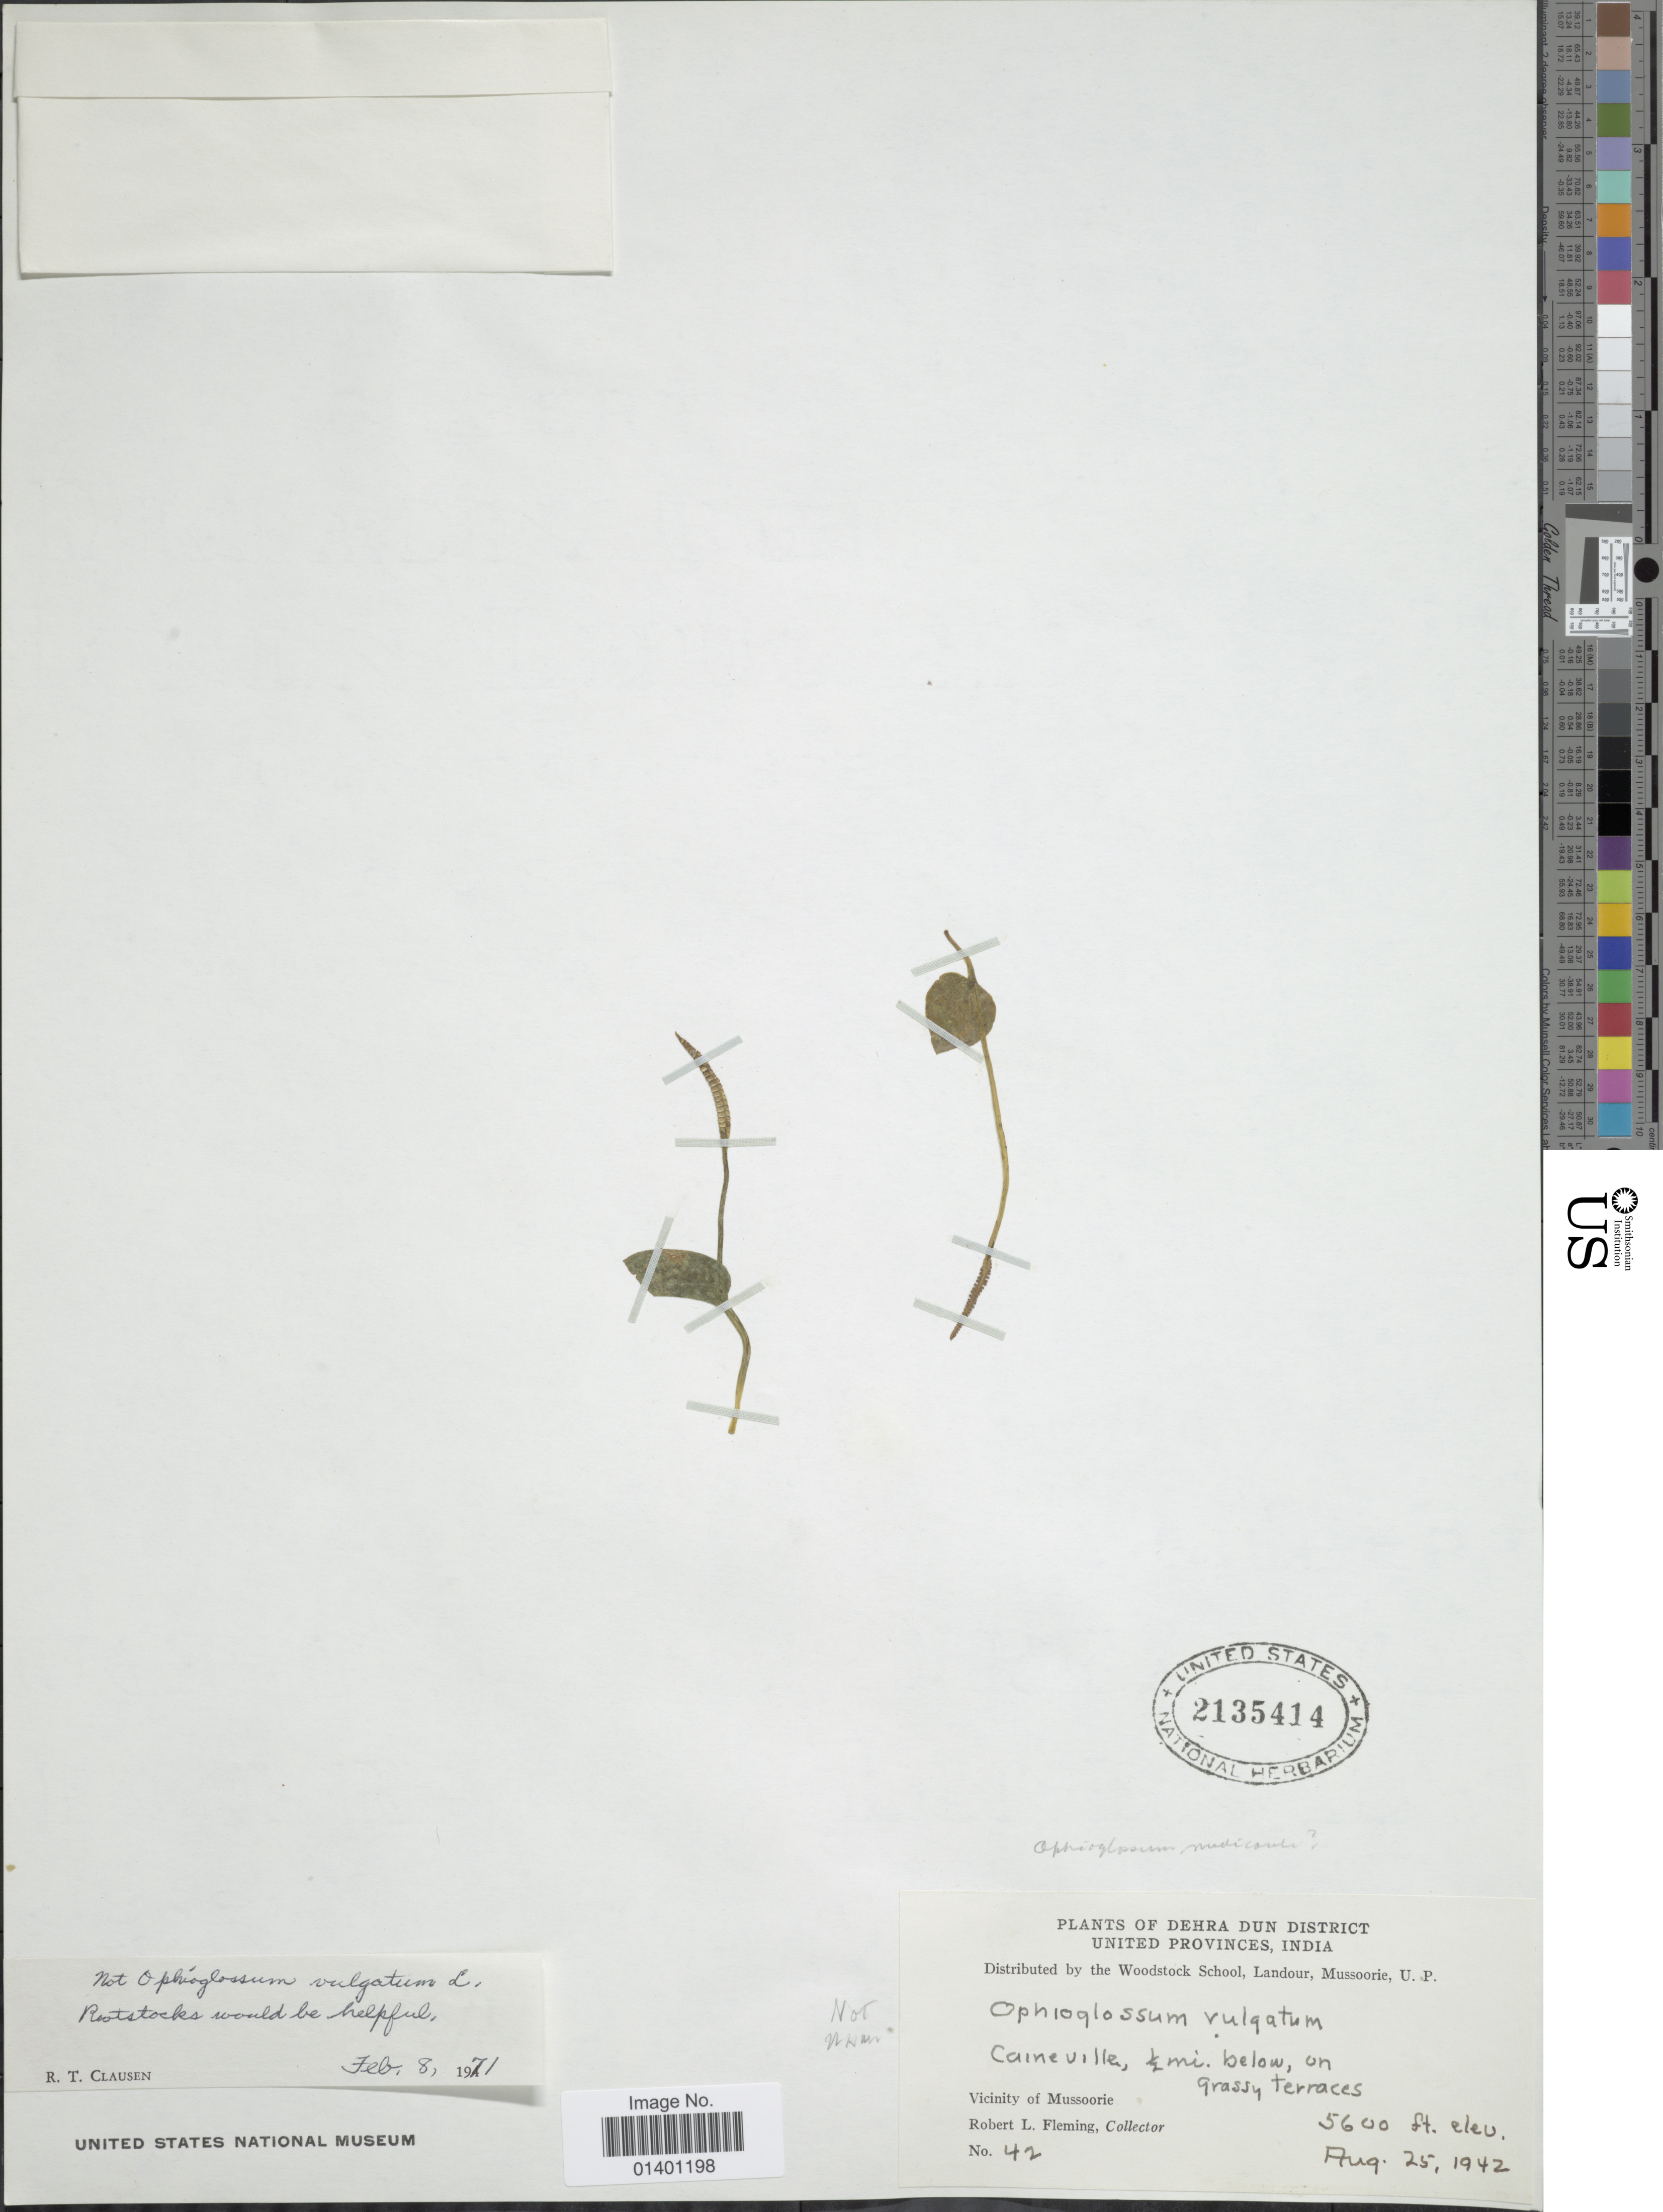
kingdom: Plantae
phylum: Tracheophyta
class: Polypodiopsida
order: Ophioglossales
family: Ophioglossaceae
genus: Ophioglossum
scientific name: Ophioglossum nudicaule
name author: L. f.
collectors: R. Fleming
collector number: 42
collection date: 1942-08-25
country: India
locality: Dehra Dun distrct, United Provinces, Vicinity of Mussoorie. 1/2 mi. below Caineville.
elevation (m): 1707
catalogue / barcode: US 2135414